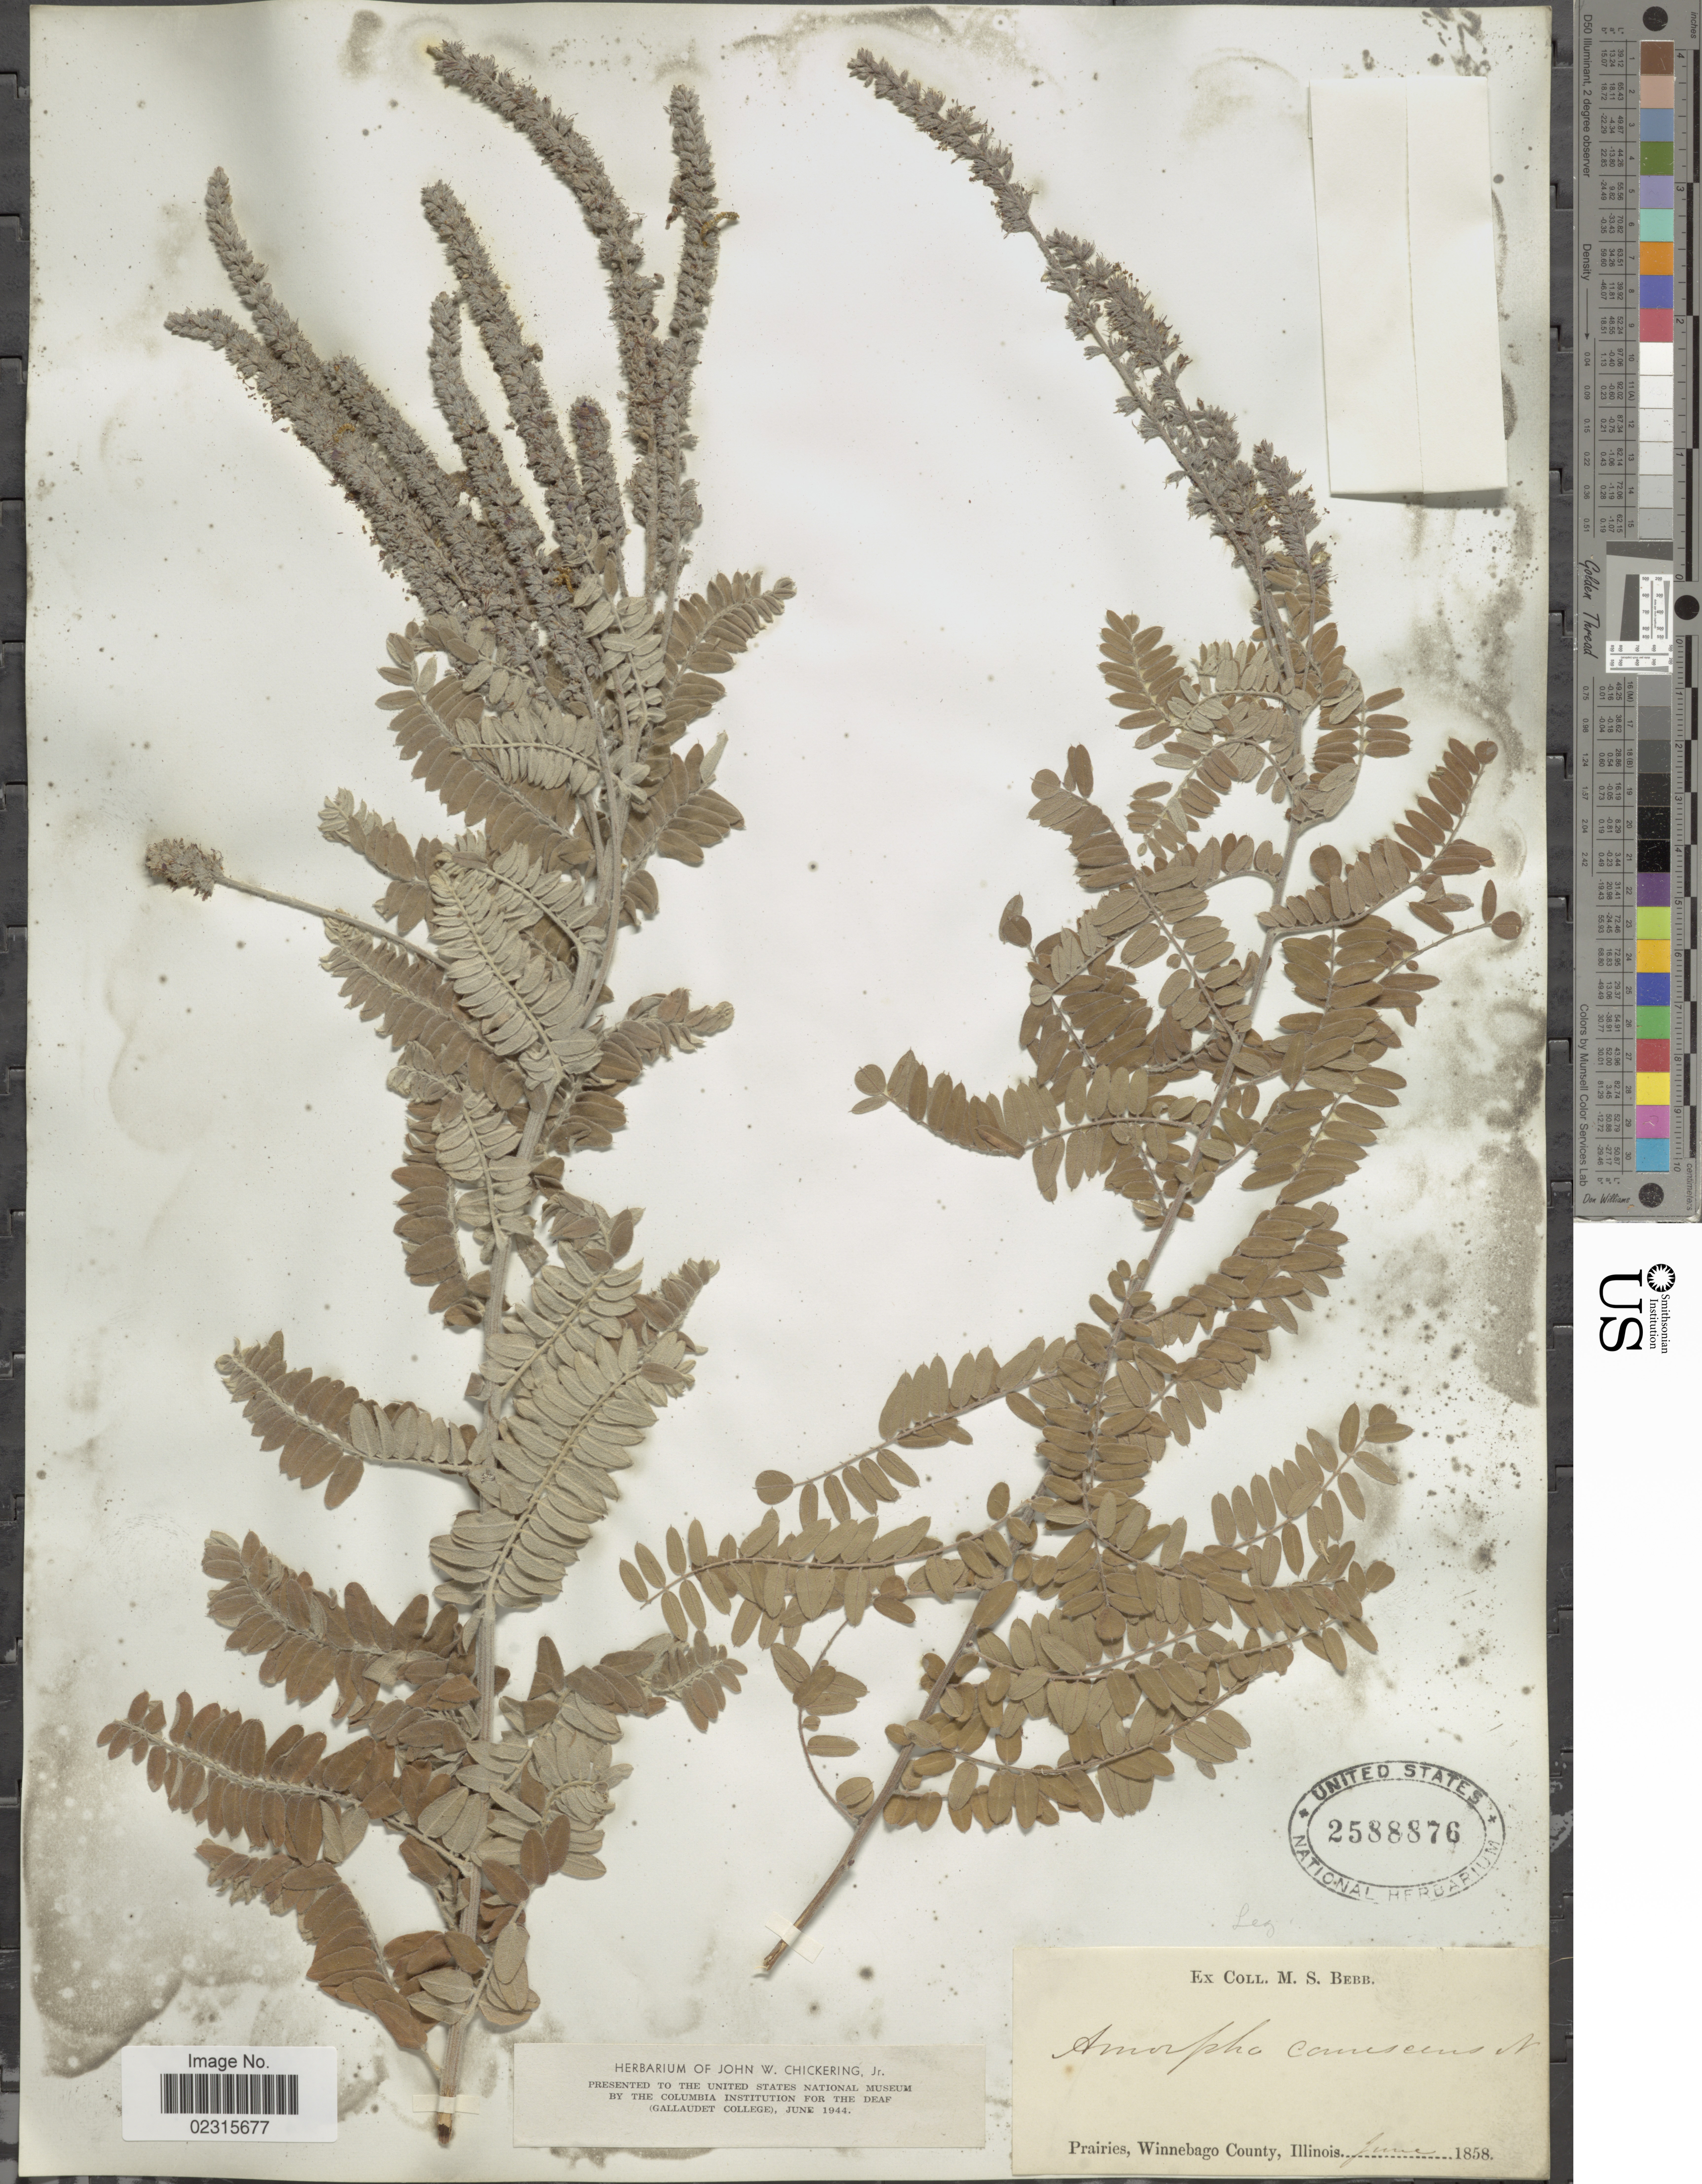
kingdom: Plantae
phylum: Tracheophyta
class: Magnoliopsida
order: Fabales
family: Fabaceae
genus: Amorpha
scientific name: Amorpha canescens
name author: Pursh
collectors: ex Herb. M. S. Bebb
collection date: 1858-06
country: United States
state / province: Illinois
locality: Prairies, Winnebago County,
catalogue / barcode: US 2588876